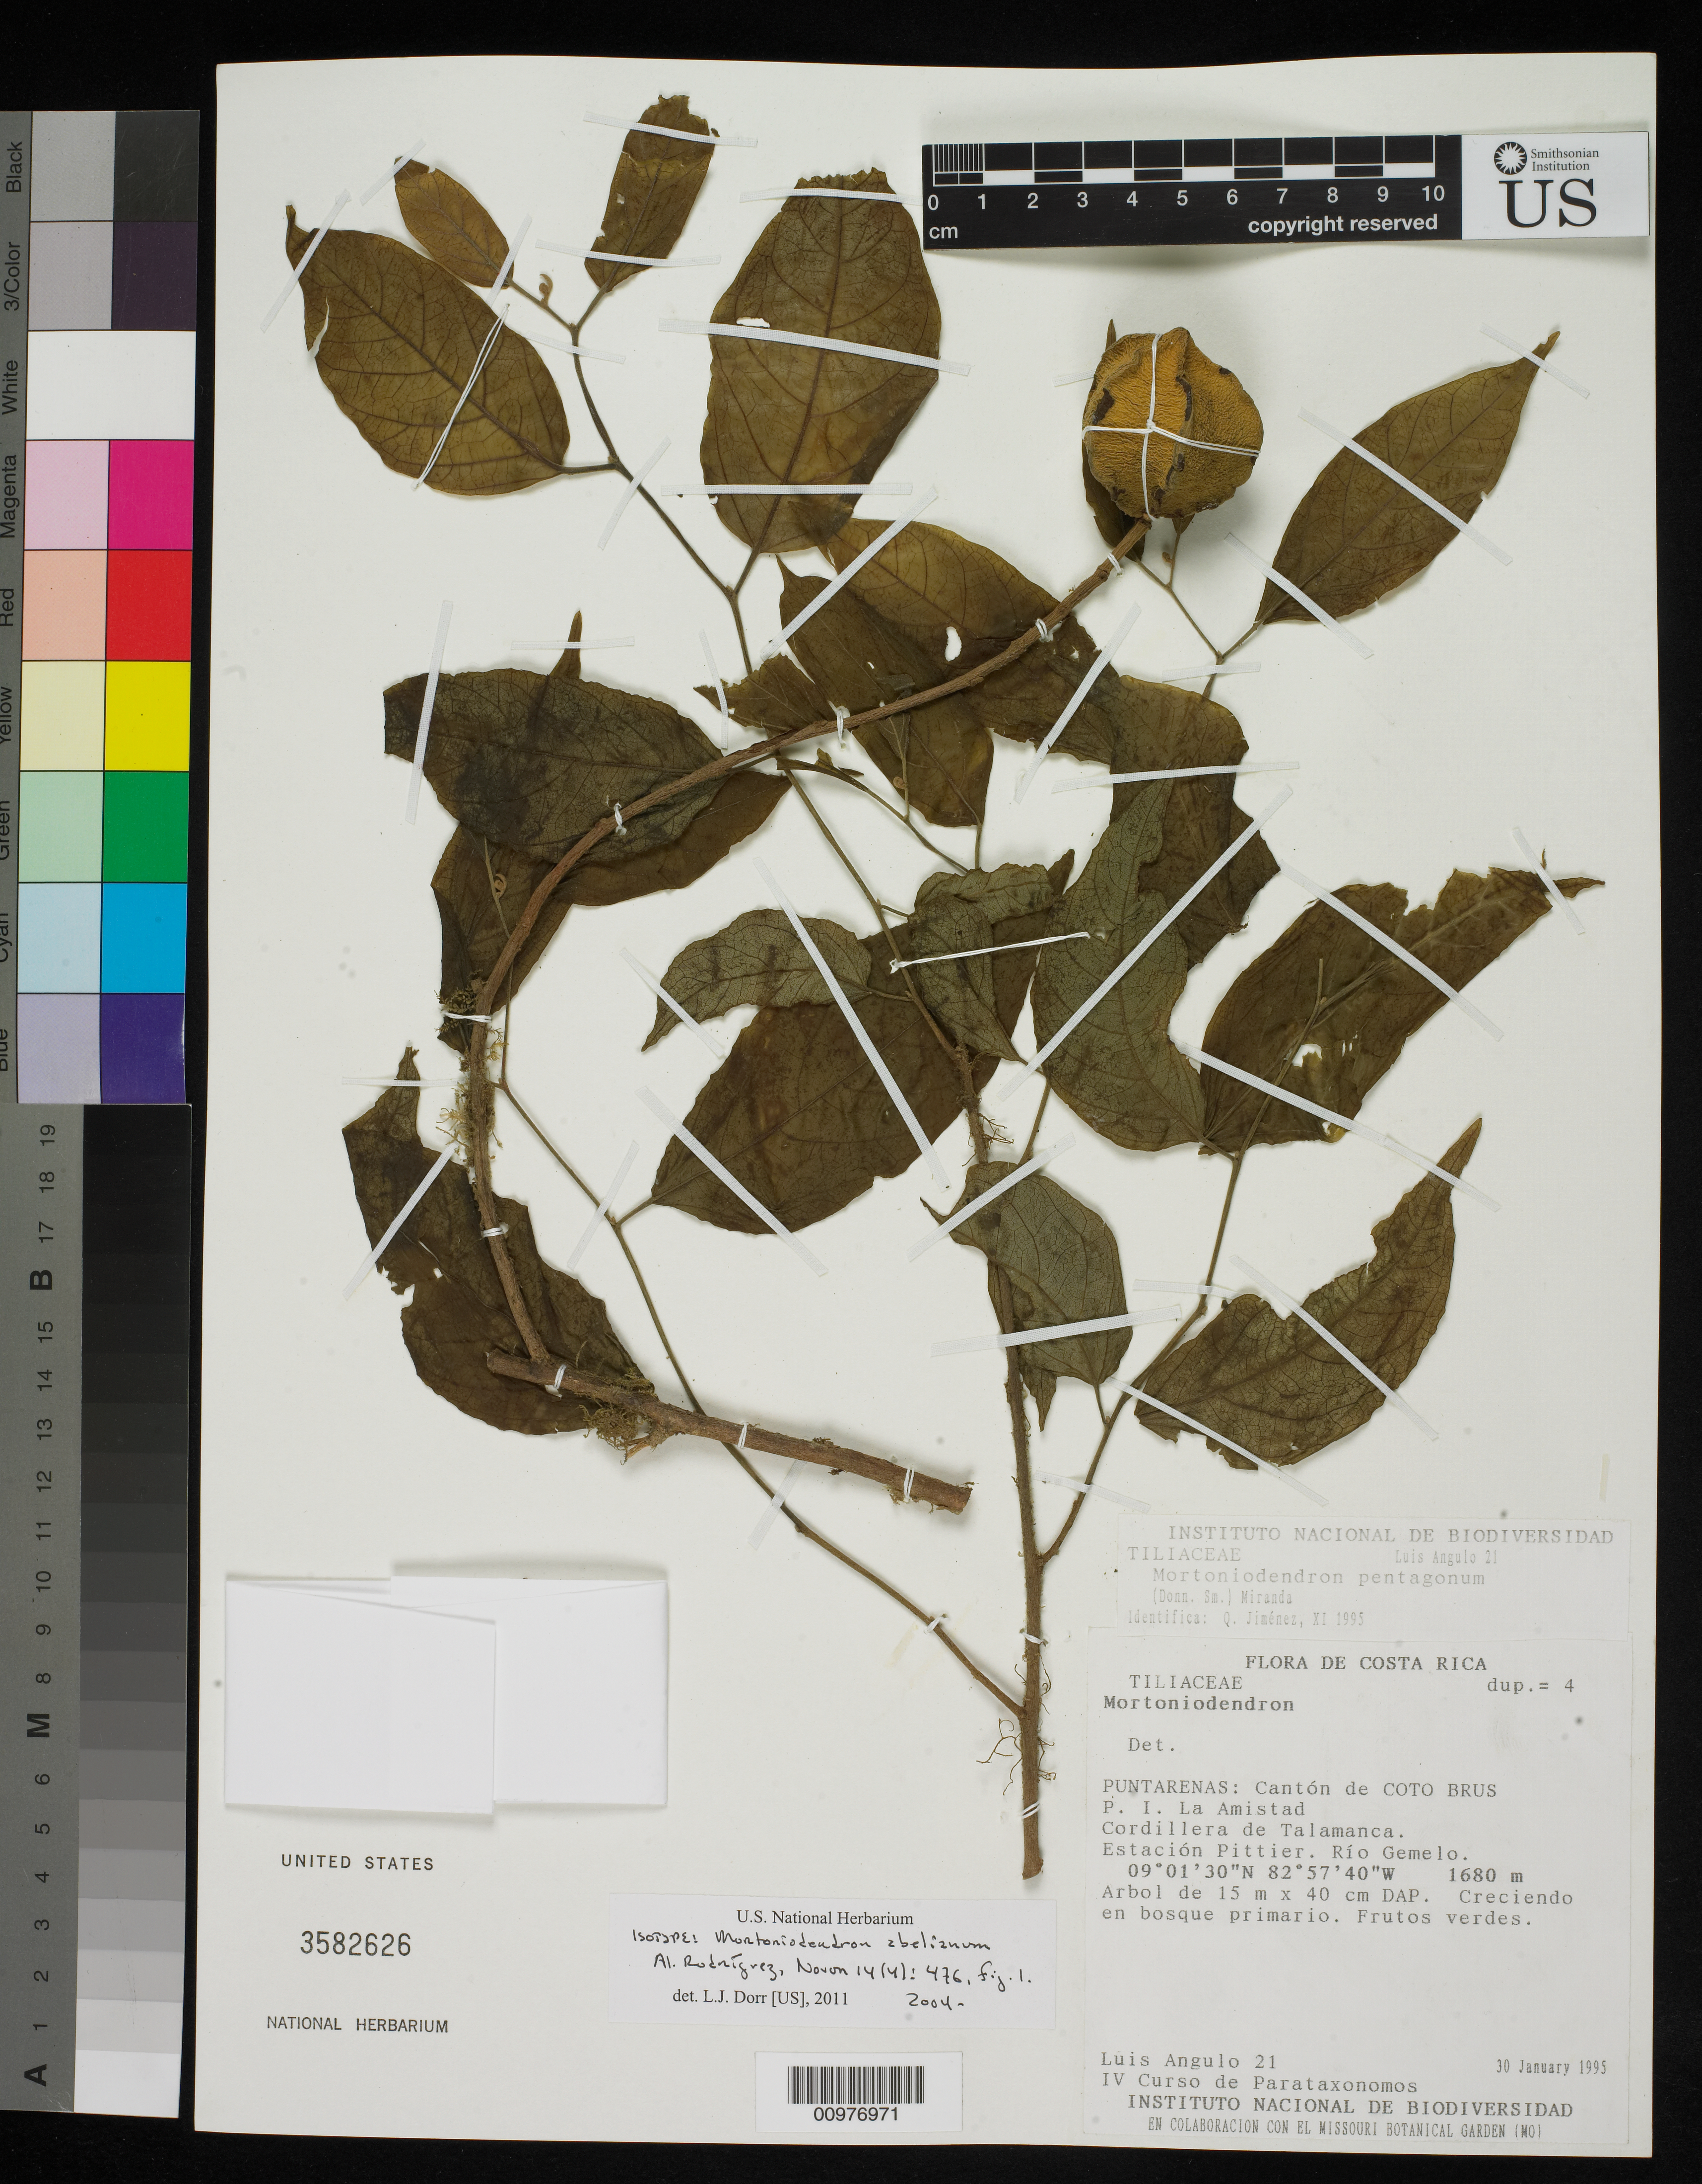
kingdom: Plantae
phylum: Tracheophyta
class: Magnoliopsida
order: Malvales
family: Malvaceae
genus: Mortoniodendron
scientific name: Mortoniodendron abelianum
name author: Al. Rodr.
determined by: Dorr, L. J., (BOT), Smithsonian Institution - National Museum of Natural History (UNITED STATES)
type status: Isotype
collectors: L. Angulo & IV Curso de Parataxónomos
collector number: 21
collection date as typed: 30 January 1995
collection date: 1995-01-30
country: Costa Rica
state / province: Puntarenas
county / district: Coto Brus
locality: Puntarenas: Cantón de Coto Brus, P.I. La Amistad, Cordillera de Talamanca, Estación Pittier. Río Gemelo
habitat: bosque primario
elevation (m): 1680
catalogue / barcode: US 3582626